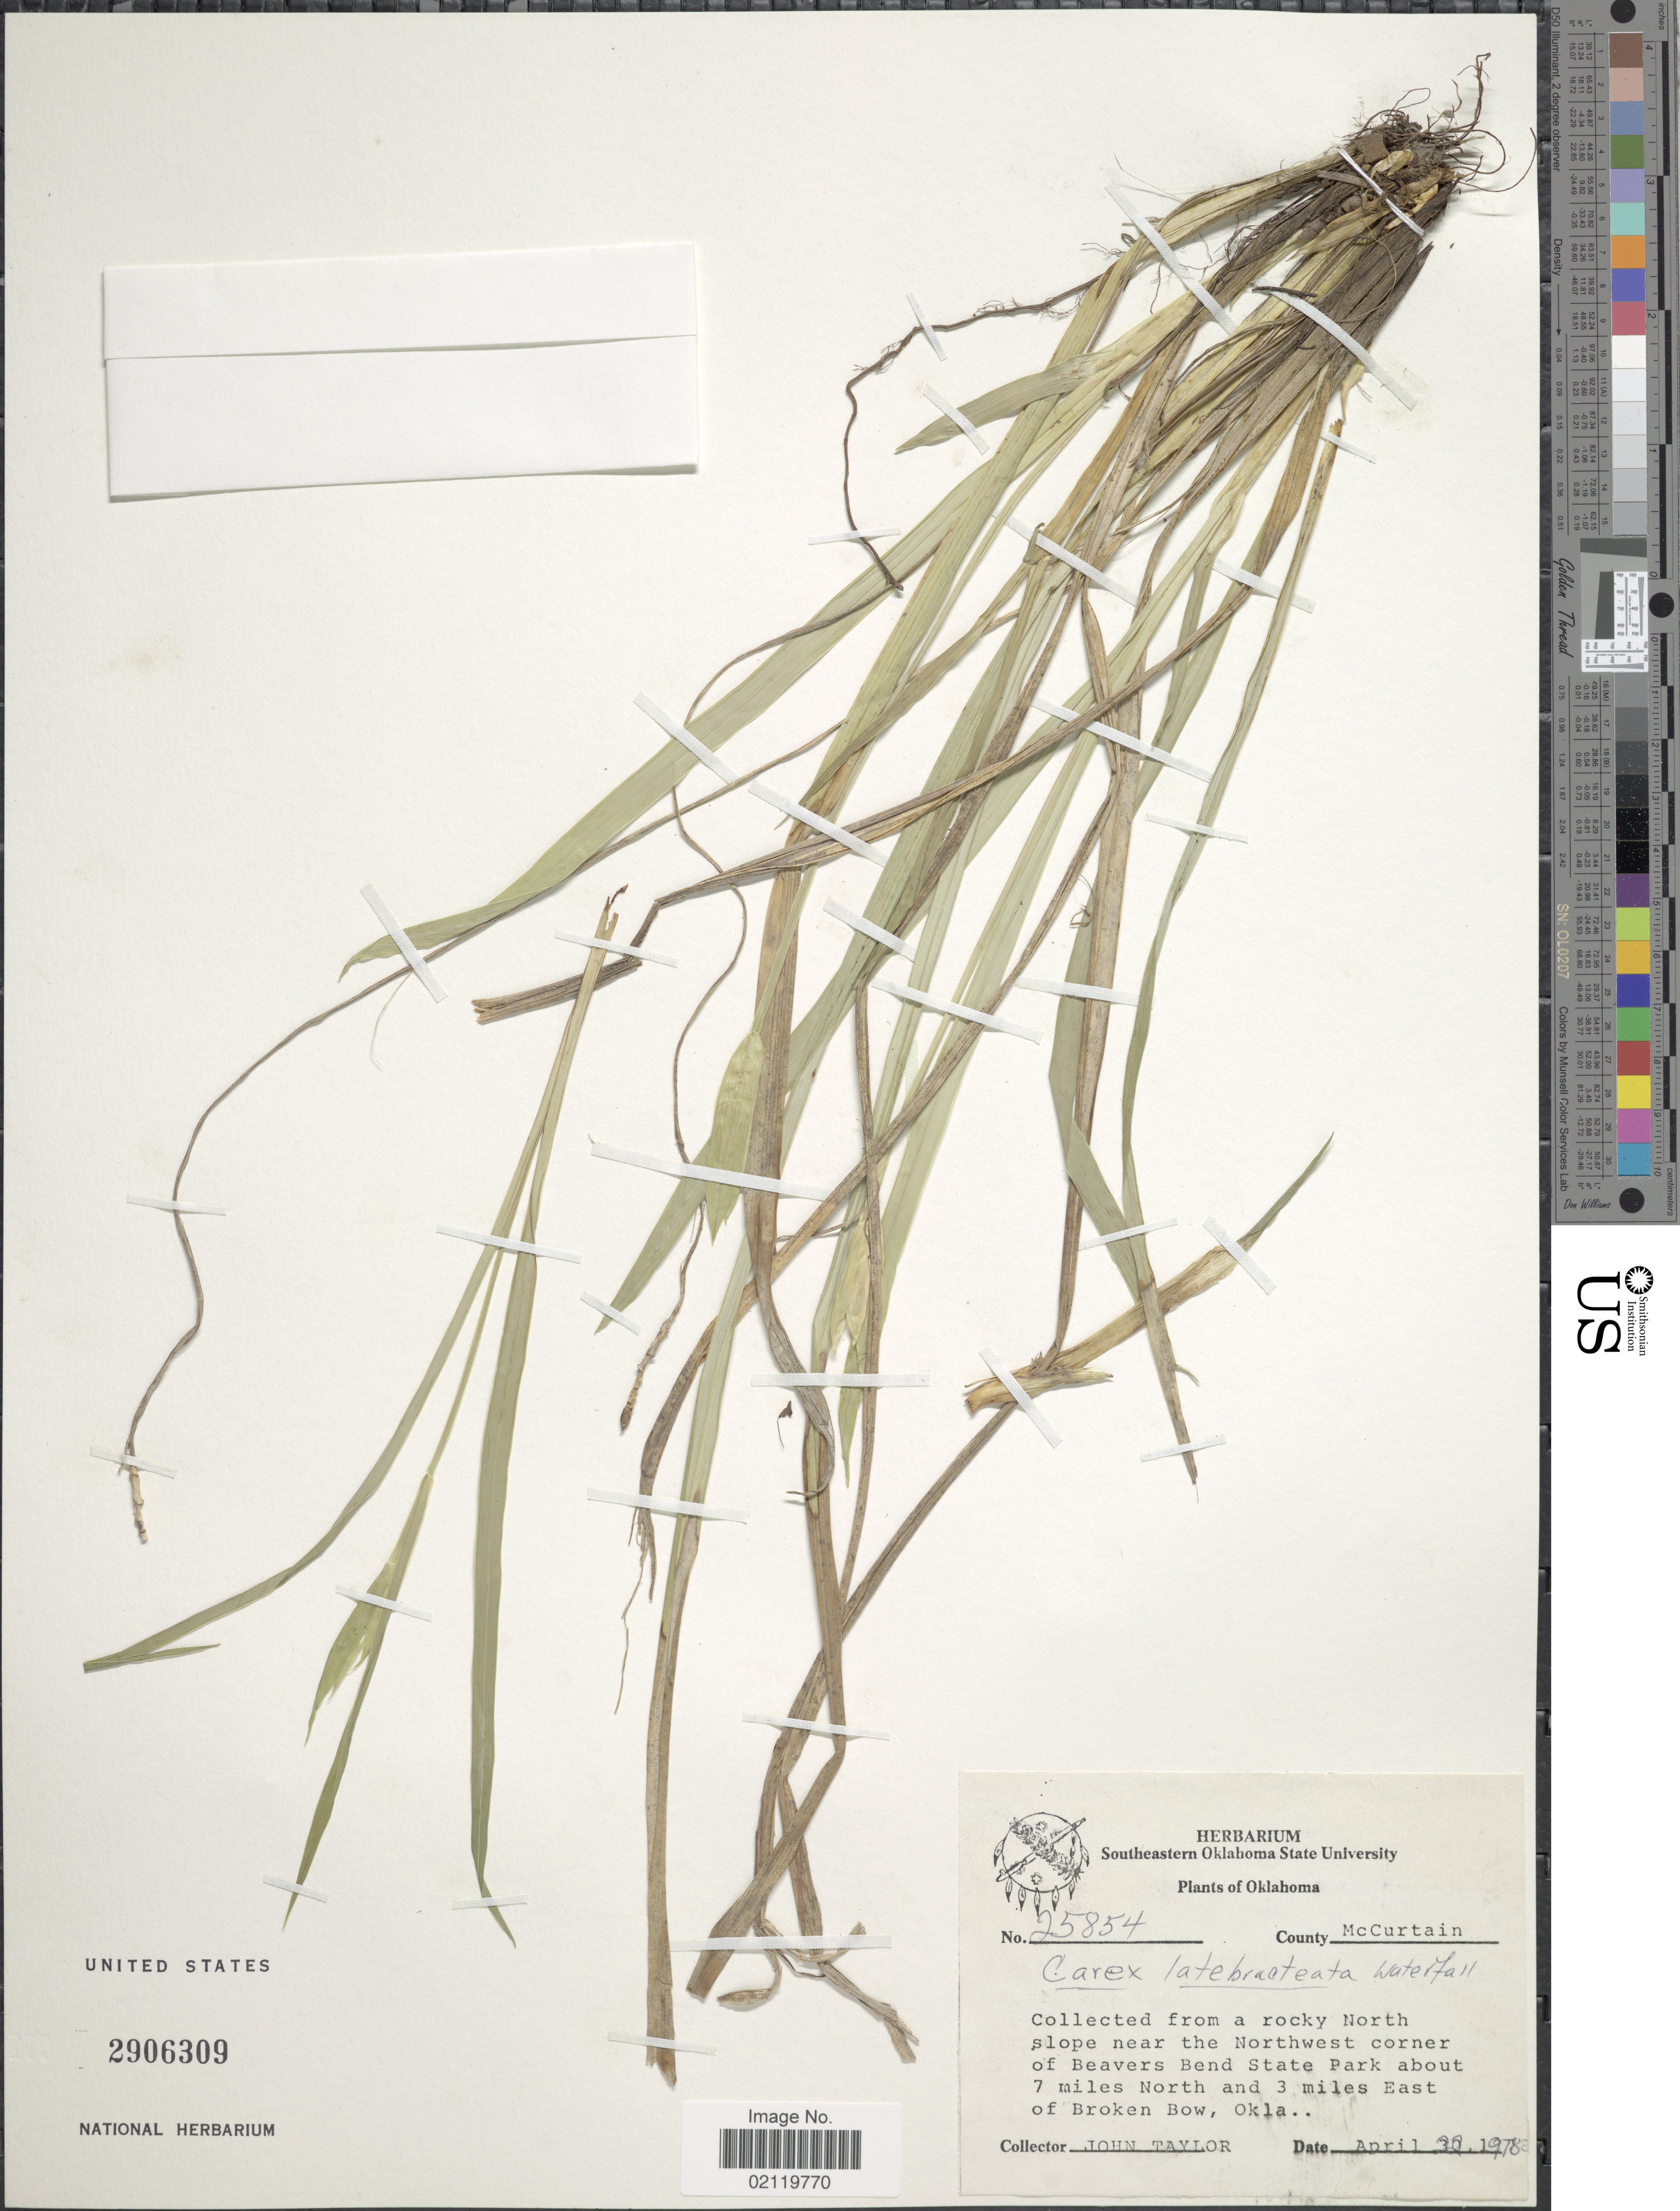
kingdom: Plantae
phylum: Tracheophyta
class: Liliopsida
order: Poales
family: Cyperaceae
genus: Carex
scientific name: Carex latebracteata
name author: Waterf.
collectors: J. Taylor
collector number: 25854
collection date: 1978-04-30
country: United States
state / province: Oklahoma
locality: County: McCurtain. Rocky North slope near the Northwest corner of Beavers Bend State Park about 7 miles North and 3 miles East of Broken Bow.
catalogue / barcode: US 2906309